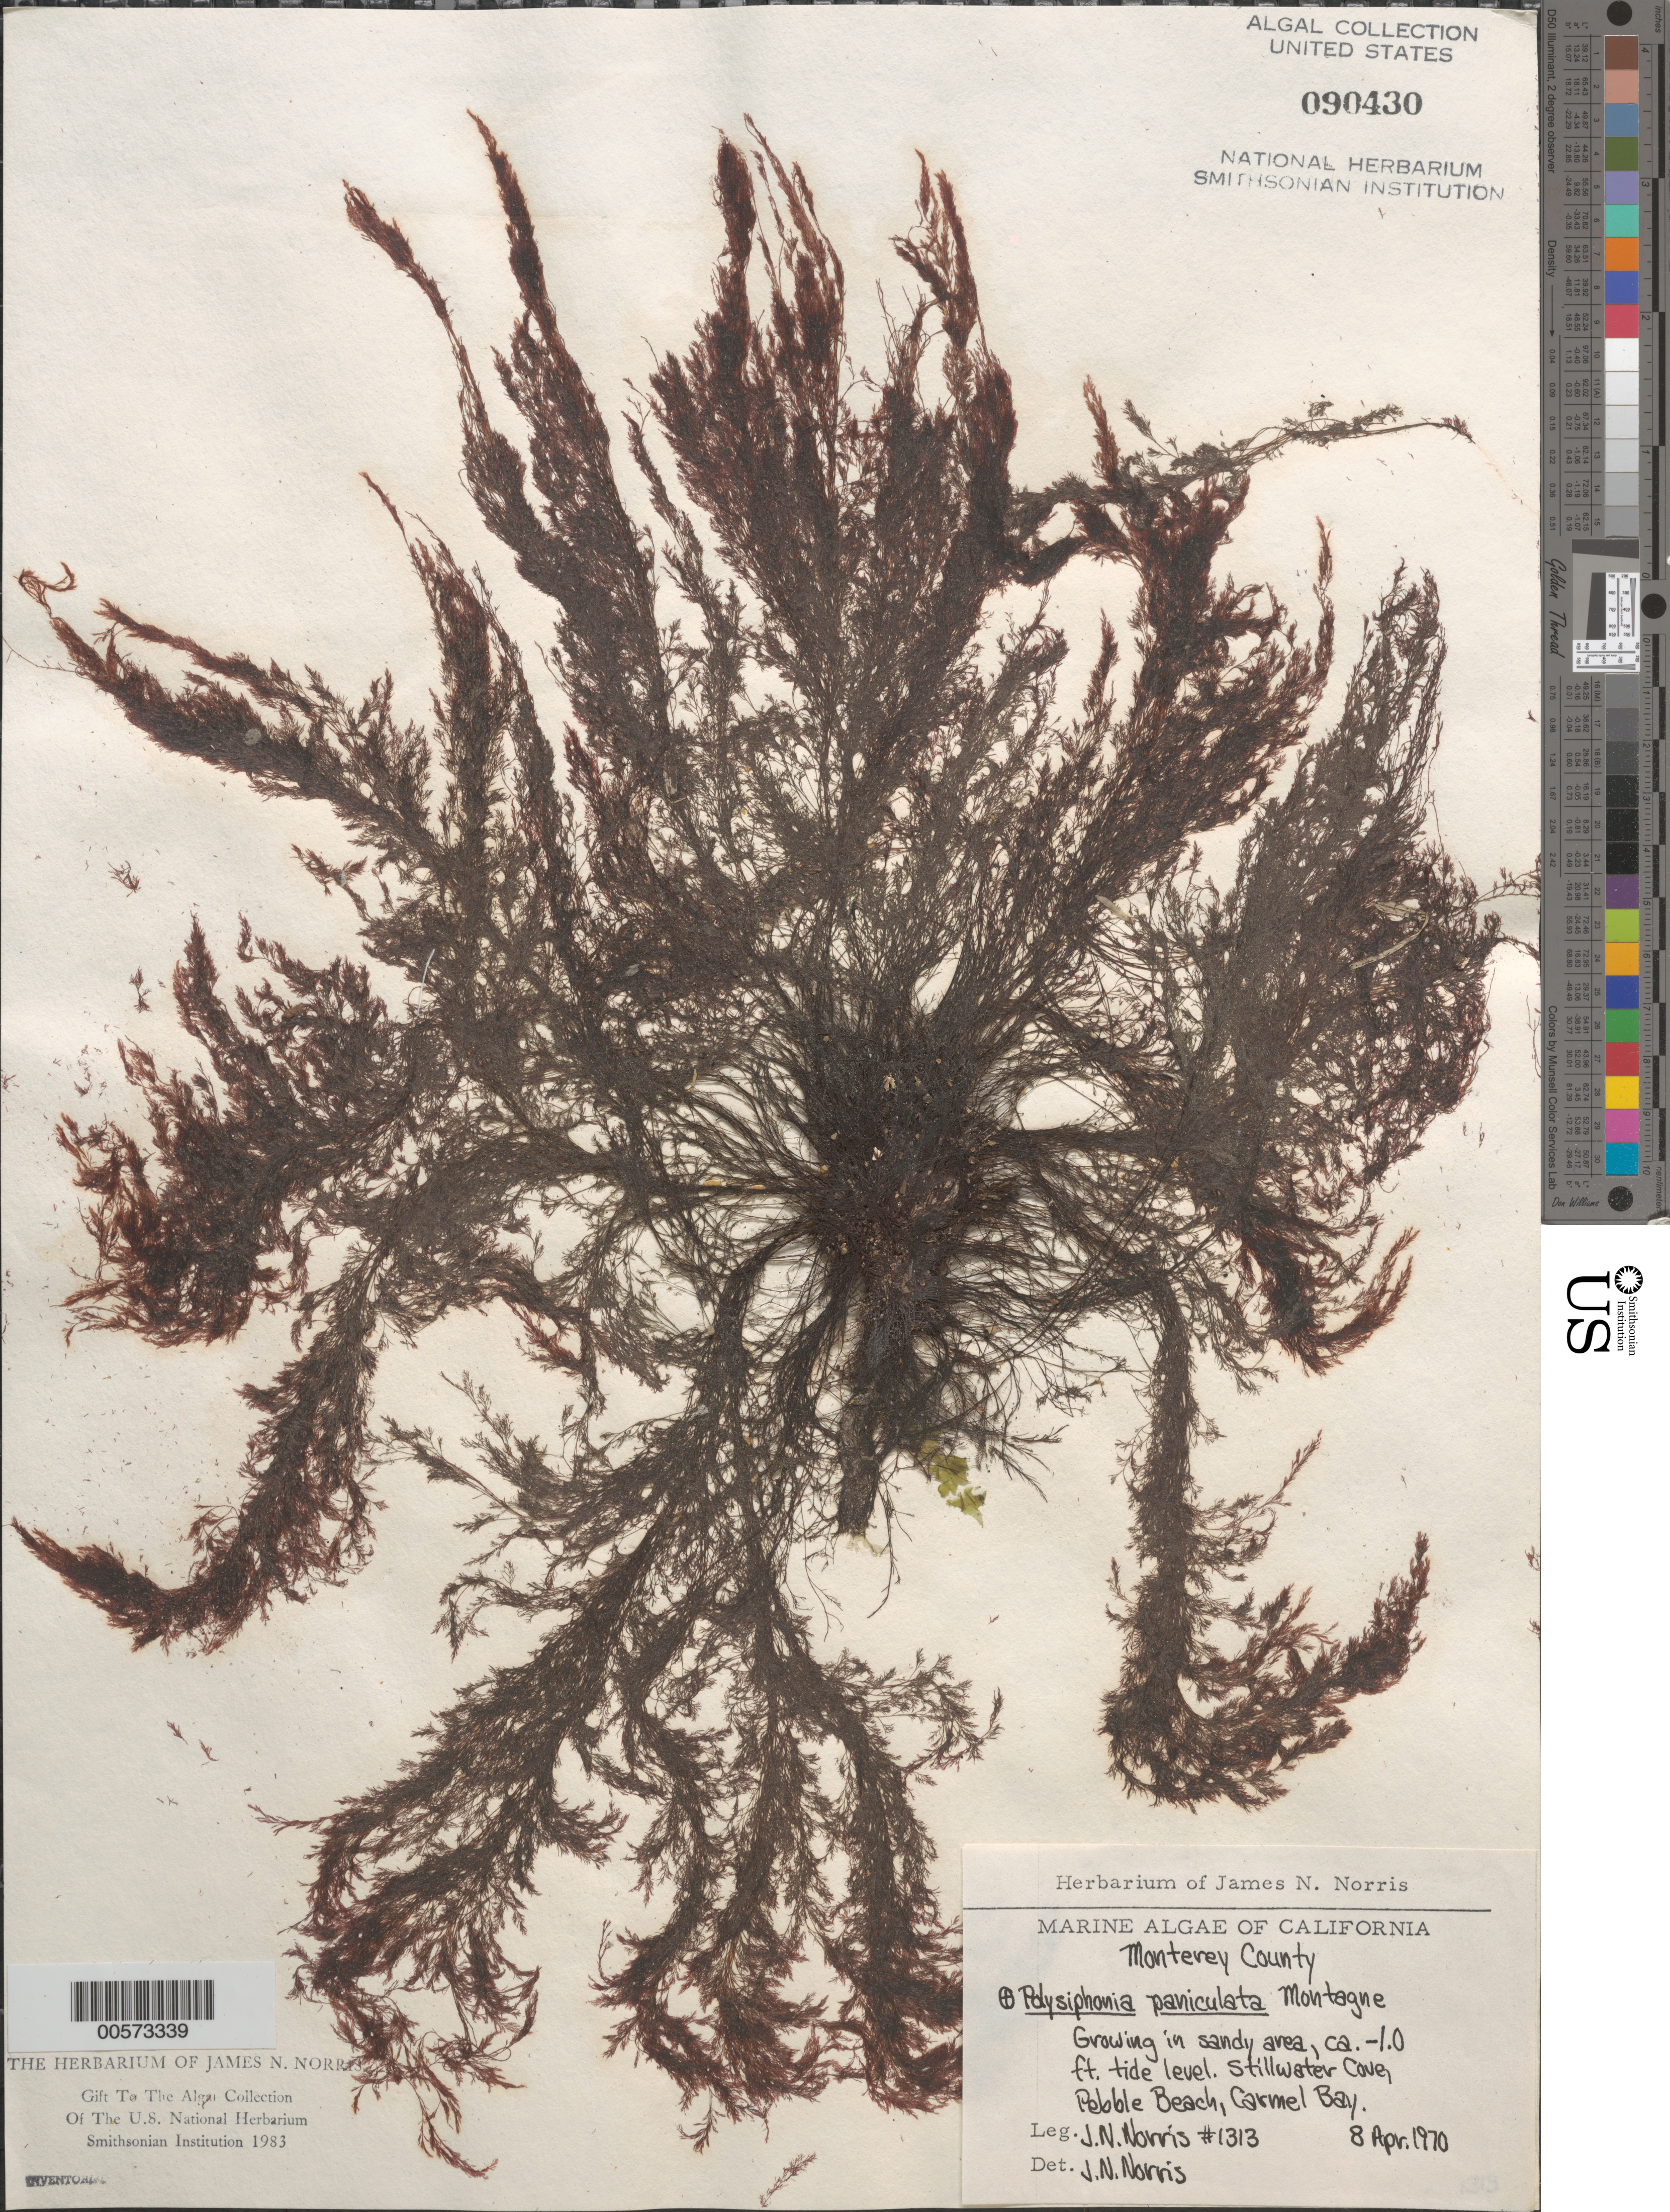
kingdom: Plantae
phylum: Rhodophyta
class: Florideophyceae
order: Ceramiales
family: Rhodomelaceae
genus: Eutrichosiphonia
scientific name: Eutrichosiphonia paniculata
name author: (Mont.) D.E.Bustamante & T.O. Cho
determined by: Algae name updating Project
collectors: J. N. Norris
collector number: JN-1313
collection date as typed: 08 Apr 1970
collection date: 1970-04-08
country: United States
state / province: California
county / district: Monterey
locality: Stillwater Cove, Pebble Beach, Carmel Bay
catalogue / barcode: US 90430